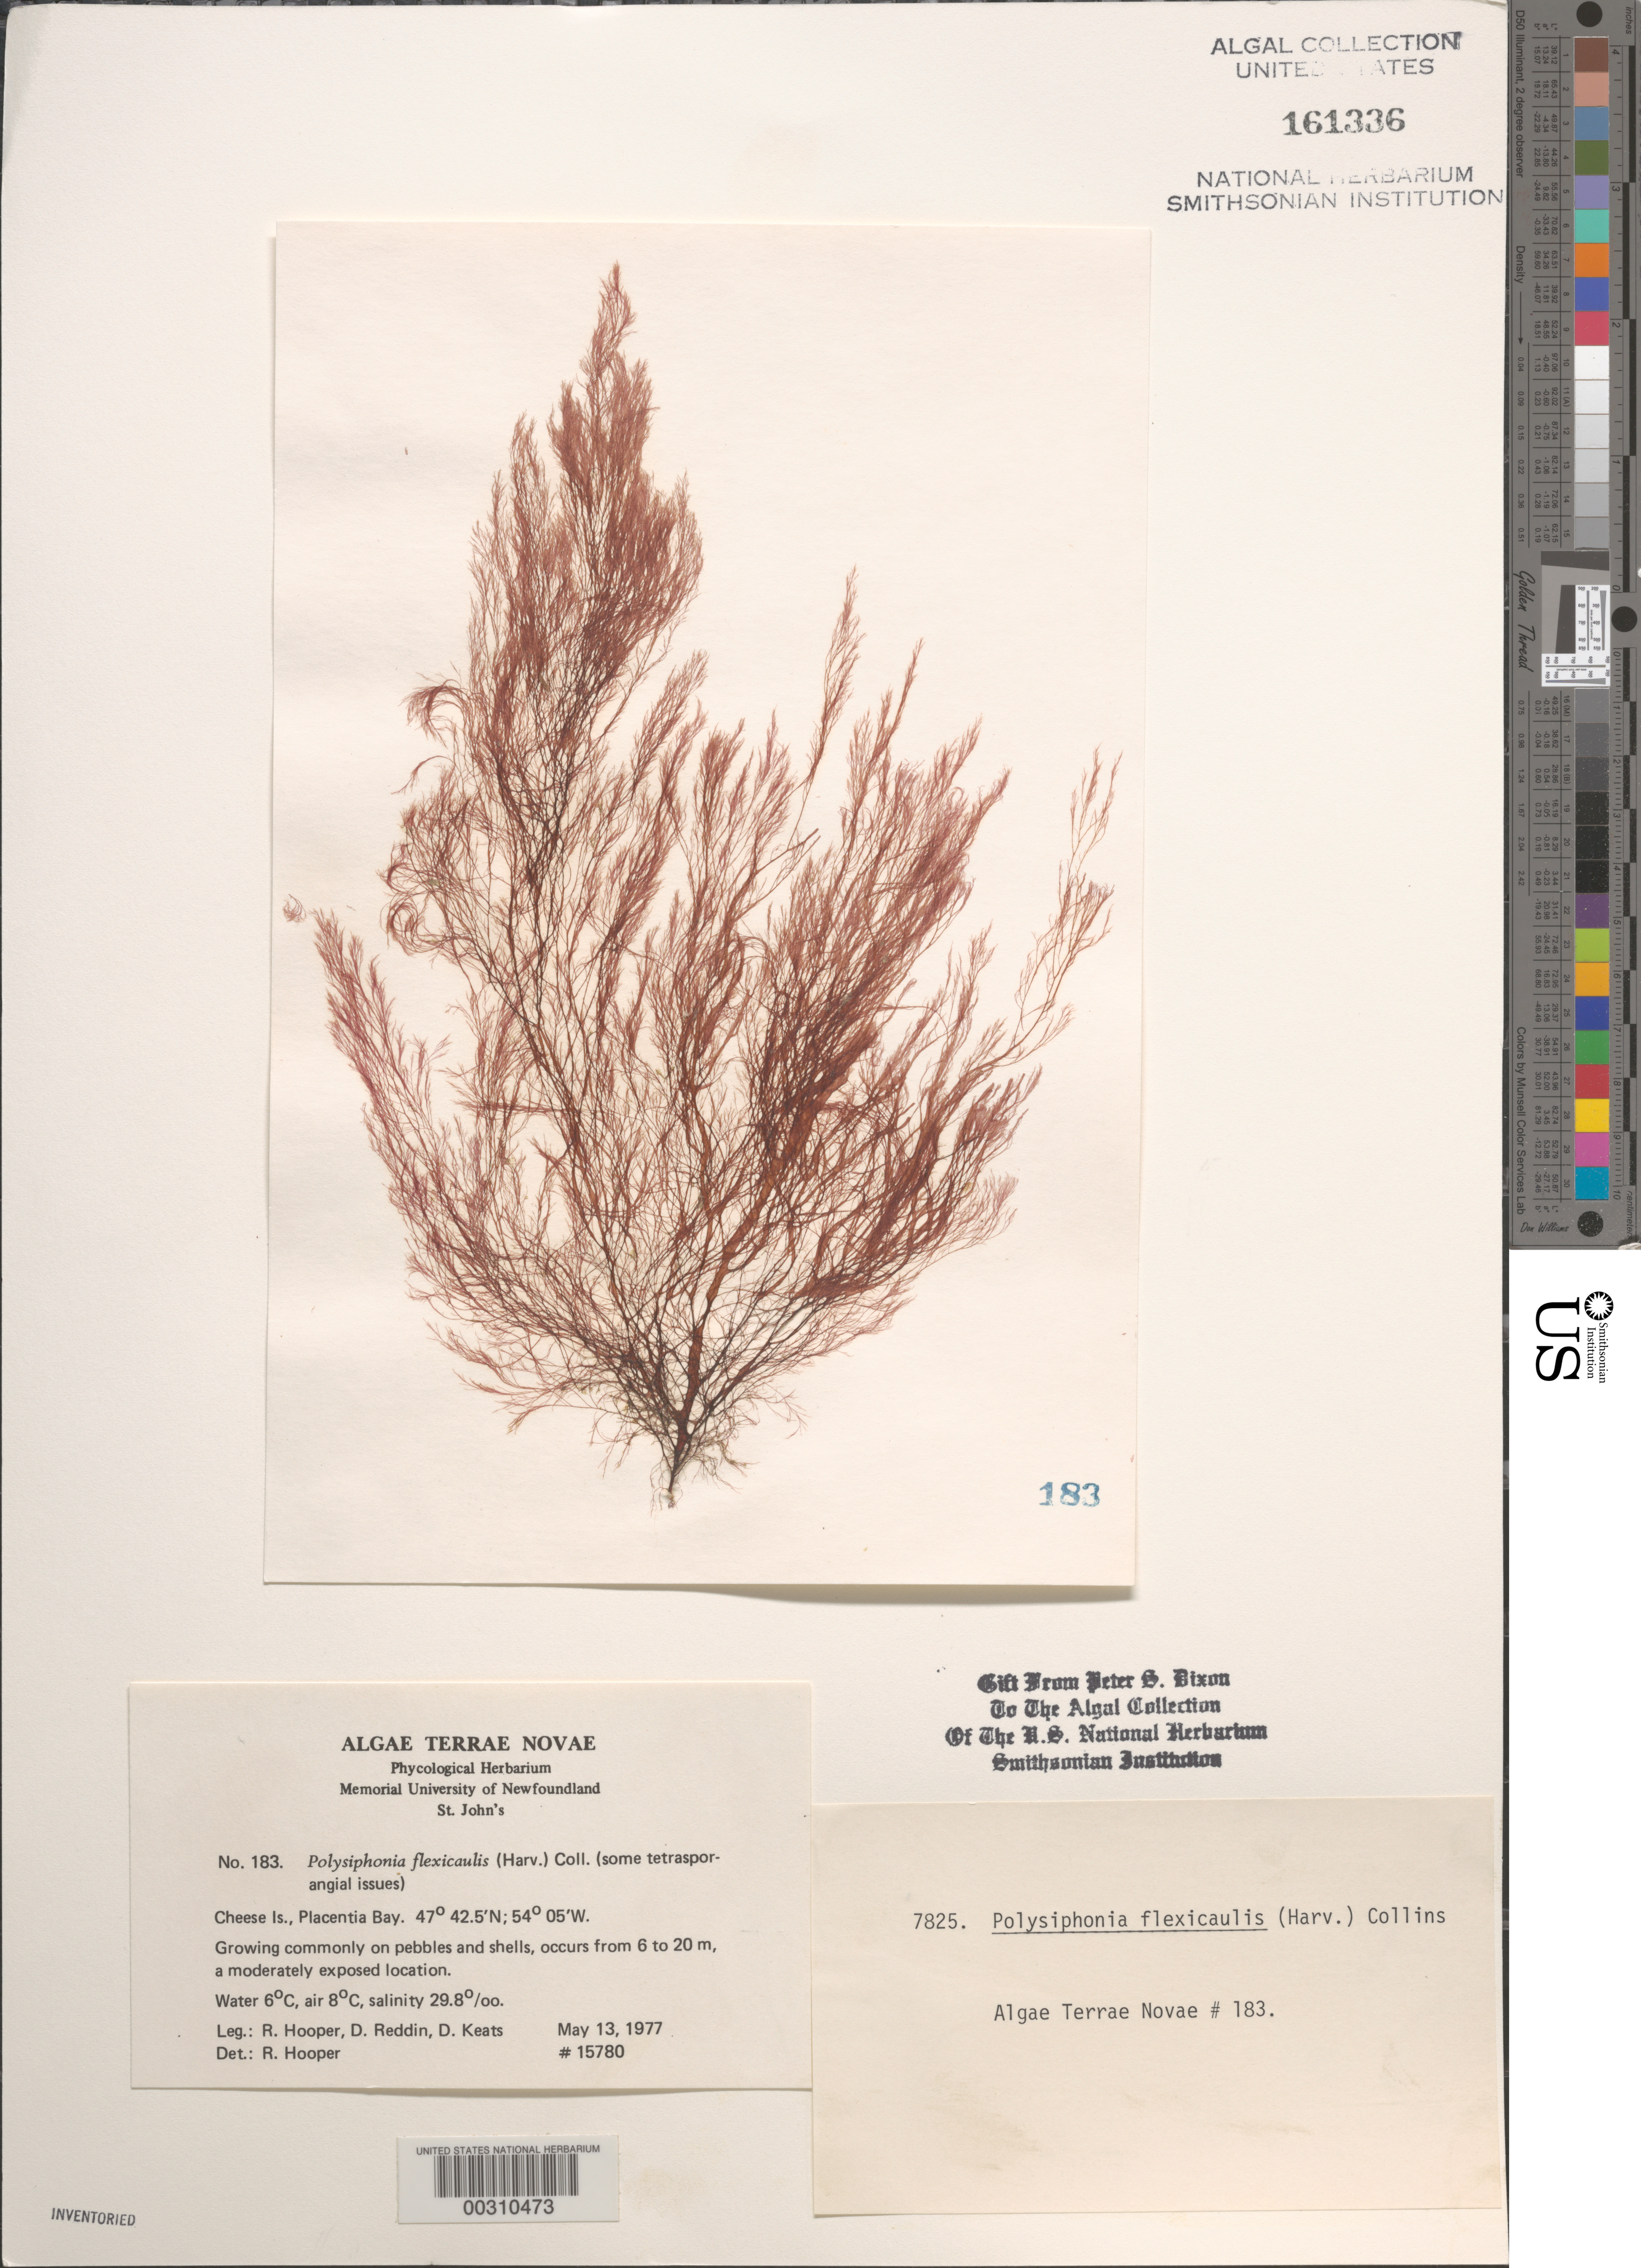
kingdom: Plantae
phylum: Rhodophyta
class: Florideophyceae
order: Ceramiales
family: Rhodomelaceae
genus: Leptosiphonia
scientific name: Leptosiphonia flexicaulis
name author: (Harv.) Savoie & G.W. Saunders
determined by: Algae name updating Project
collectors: R. G. Hooper, D. Reddin & D. Keats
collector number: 15780 & PSD 7825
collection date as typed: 13 May 1977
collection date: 1977-05-13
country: Canada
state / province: Newfoundland and Labrador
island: Cheese Island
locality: Placentia Bay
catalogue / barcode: US 161336